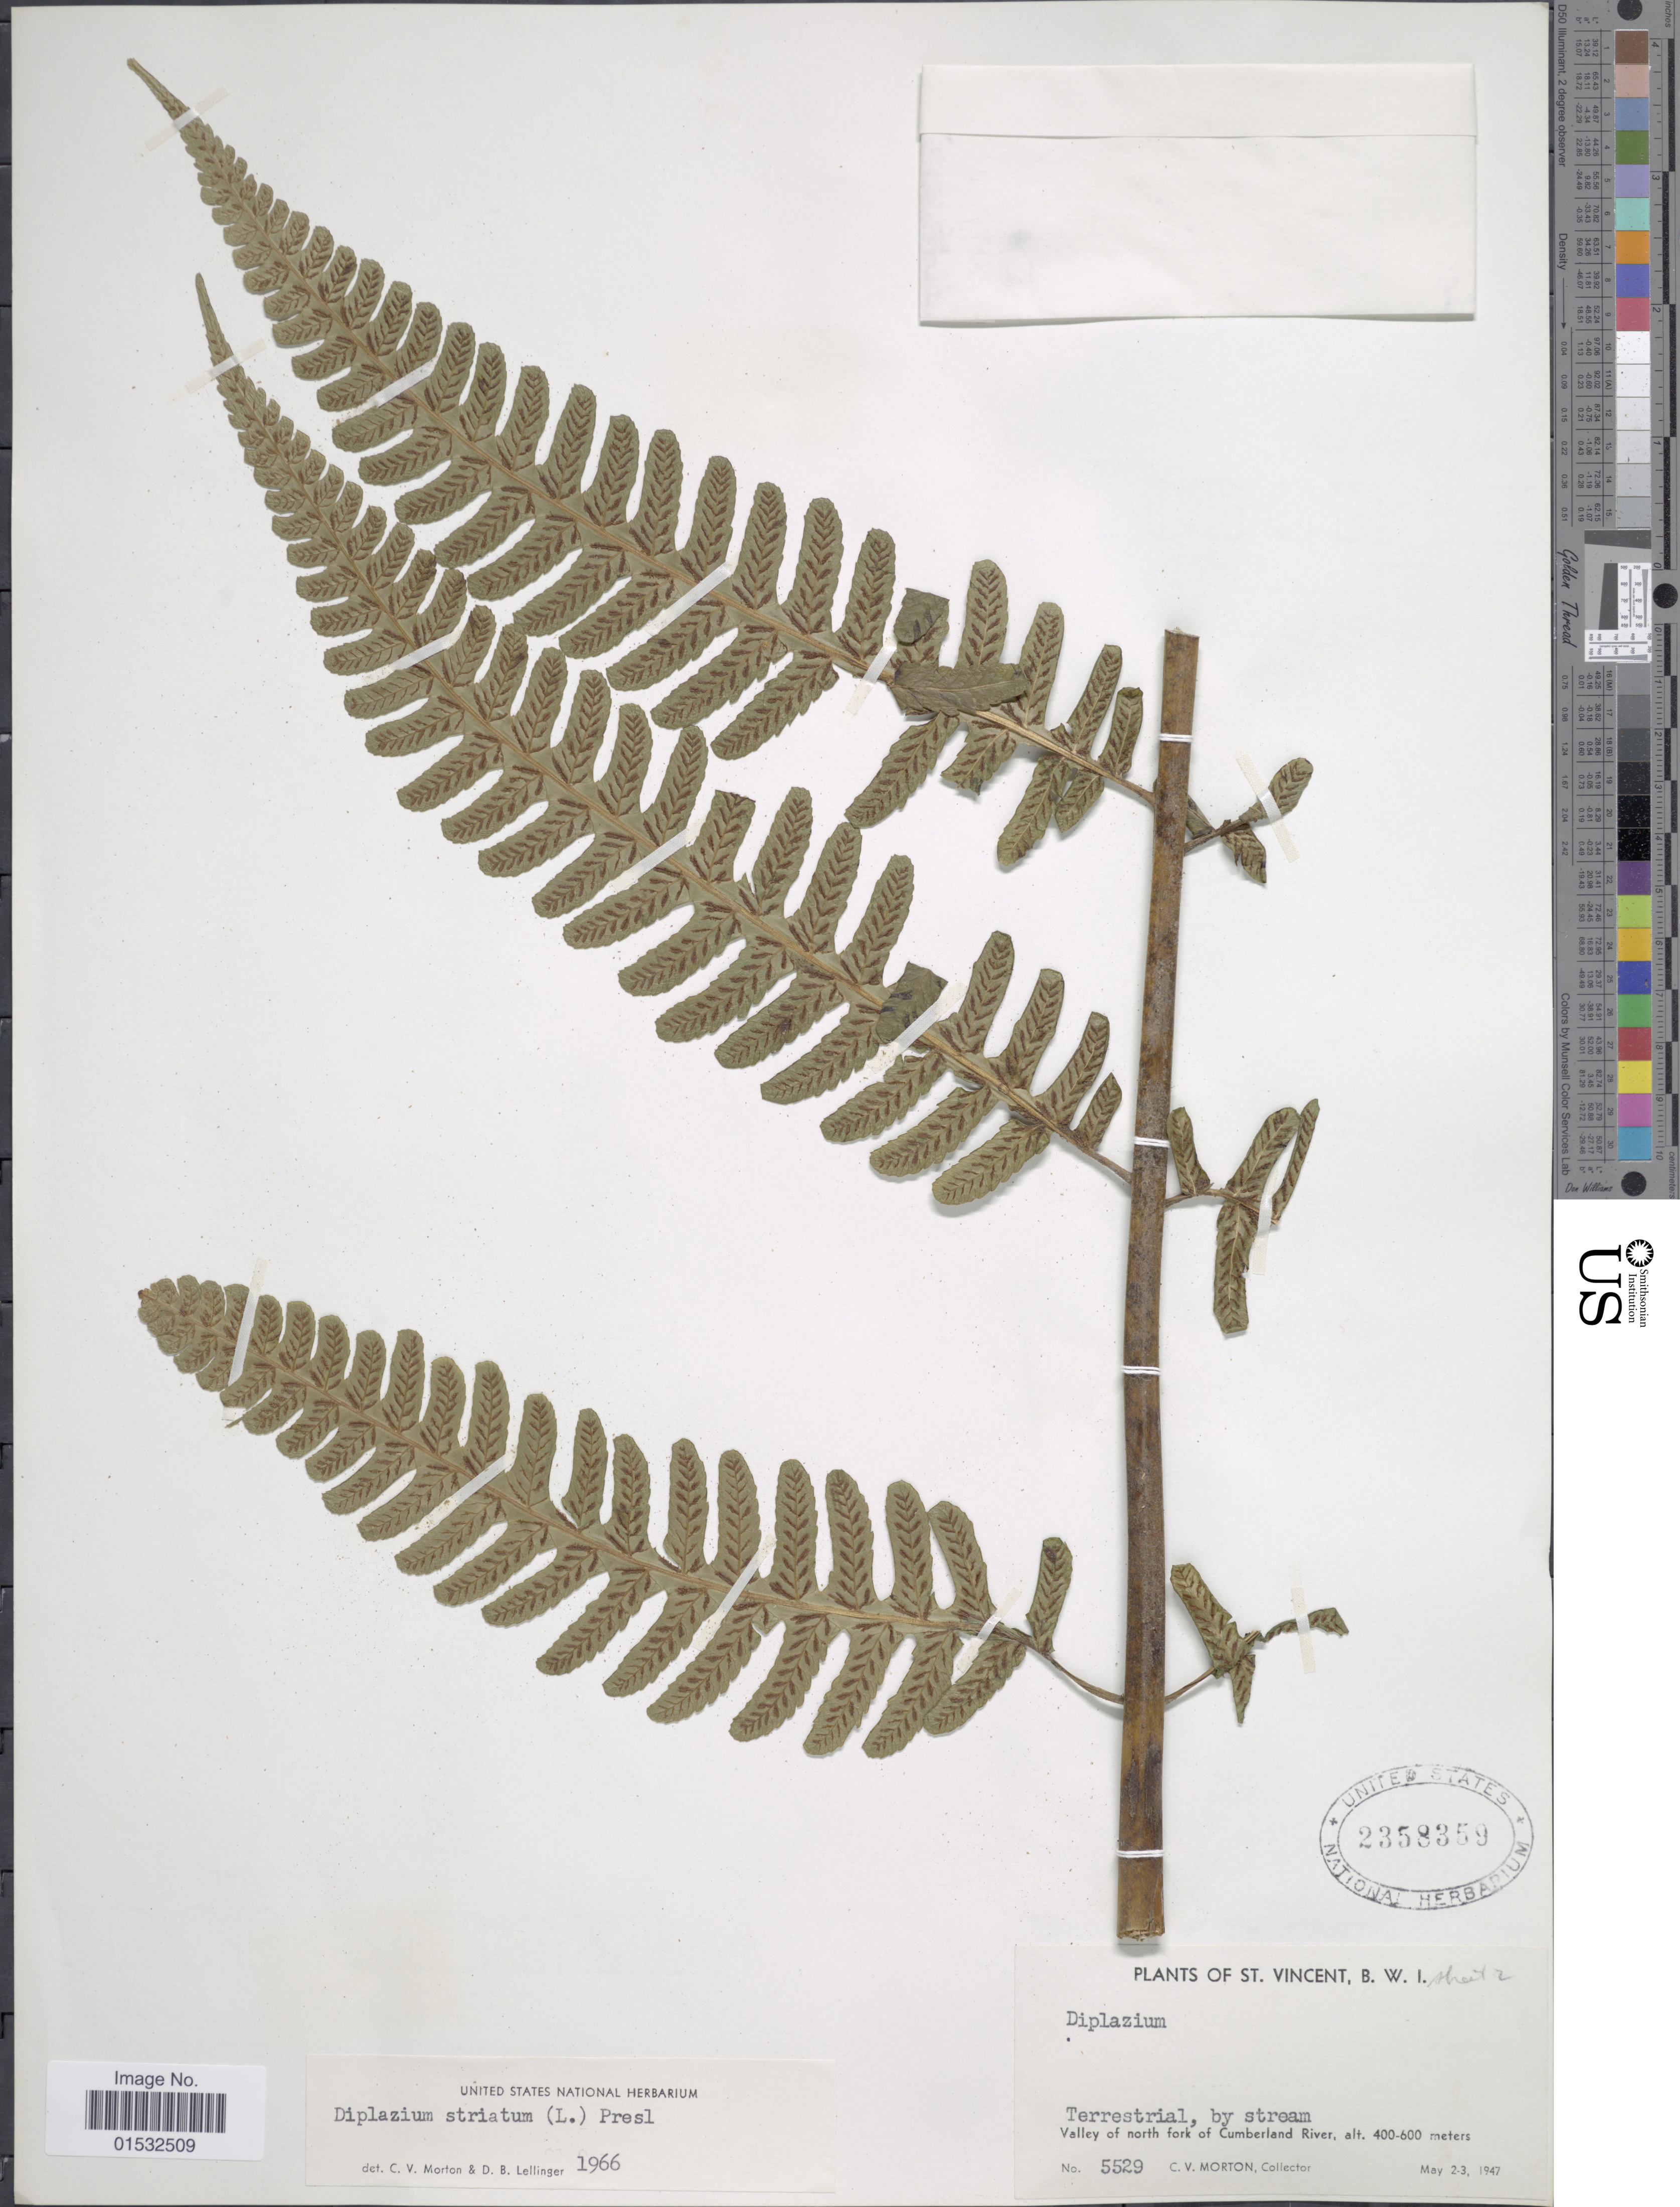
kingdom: Plantae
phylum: Tracheophyta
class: Polypodiopsida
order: Polypodiales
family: Athyriaceae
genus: Diplazium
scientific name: Diplazium striatum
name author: (L.) C. Presl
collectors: C. V. Morton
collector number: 5529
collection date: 1947-05-02/1947-05-03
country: St. Vincent - Grenadines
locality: St. Vincent, B. W. I. Valley of north fork of Cumberland River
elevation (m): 400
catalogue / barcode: US 2358359